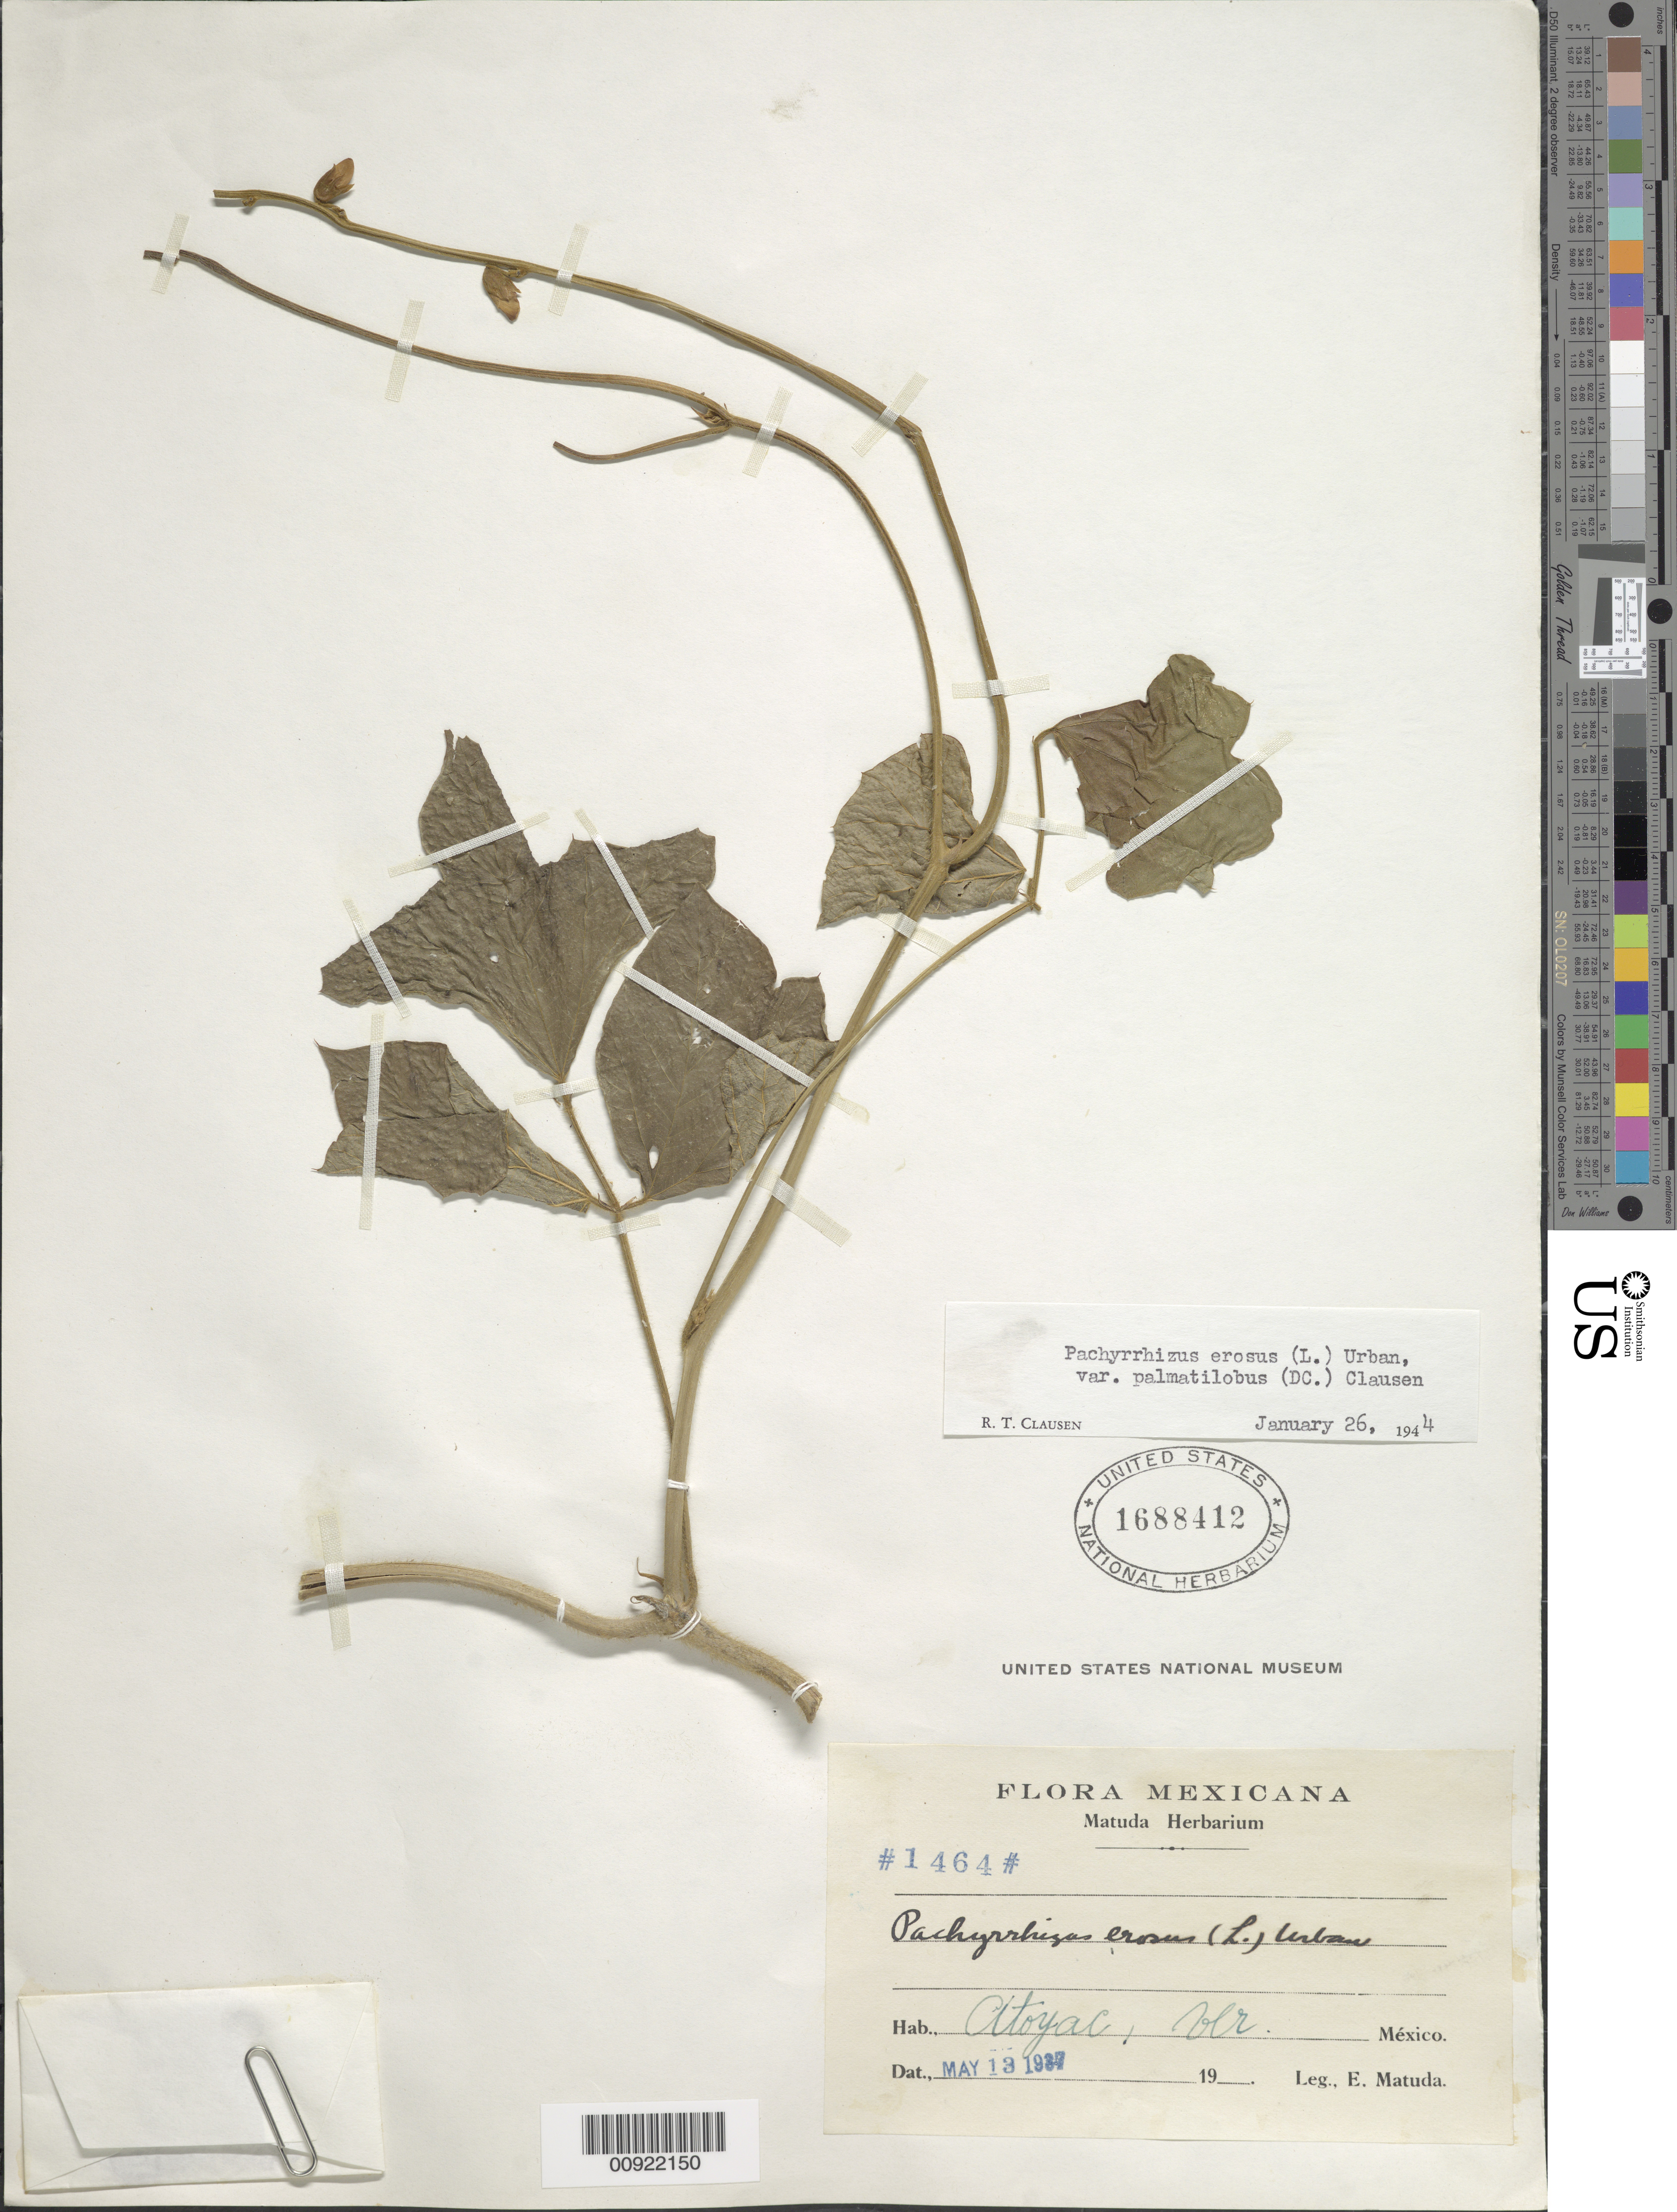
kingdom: Plantae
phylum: Tracheophyta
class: Magnoliopsida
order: Fabales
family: Fabaceae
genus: Pachyrhizus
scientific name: Pachyrhizus erosus var. palmatilobus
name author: (L.) Urb.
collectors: E. Matuda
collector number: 1464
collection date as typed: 13 May 1937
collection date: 1937-05-13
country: Mexico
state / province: Veracruz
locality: Atoyac, Veracruz.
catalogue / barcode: US 1688412